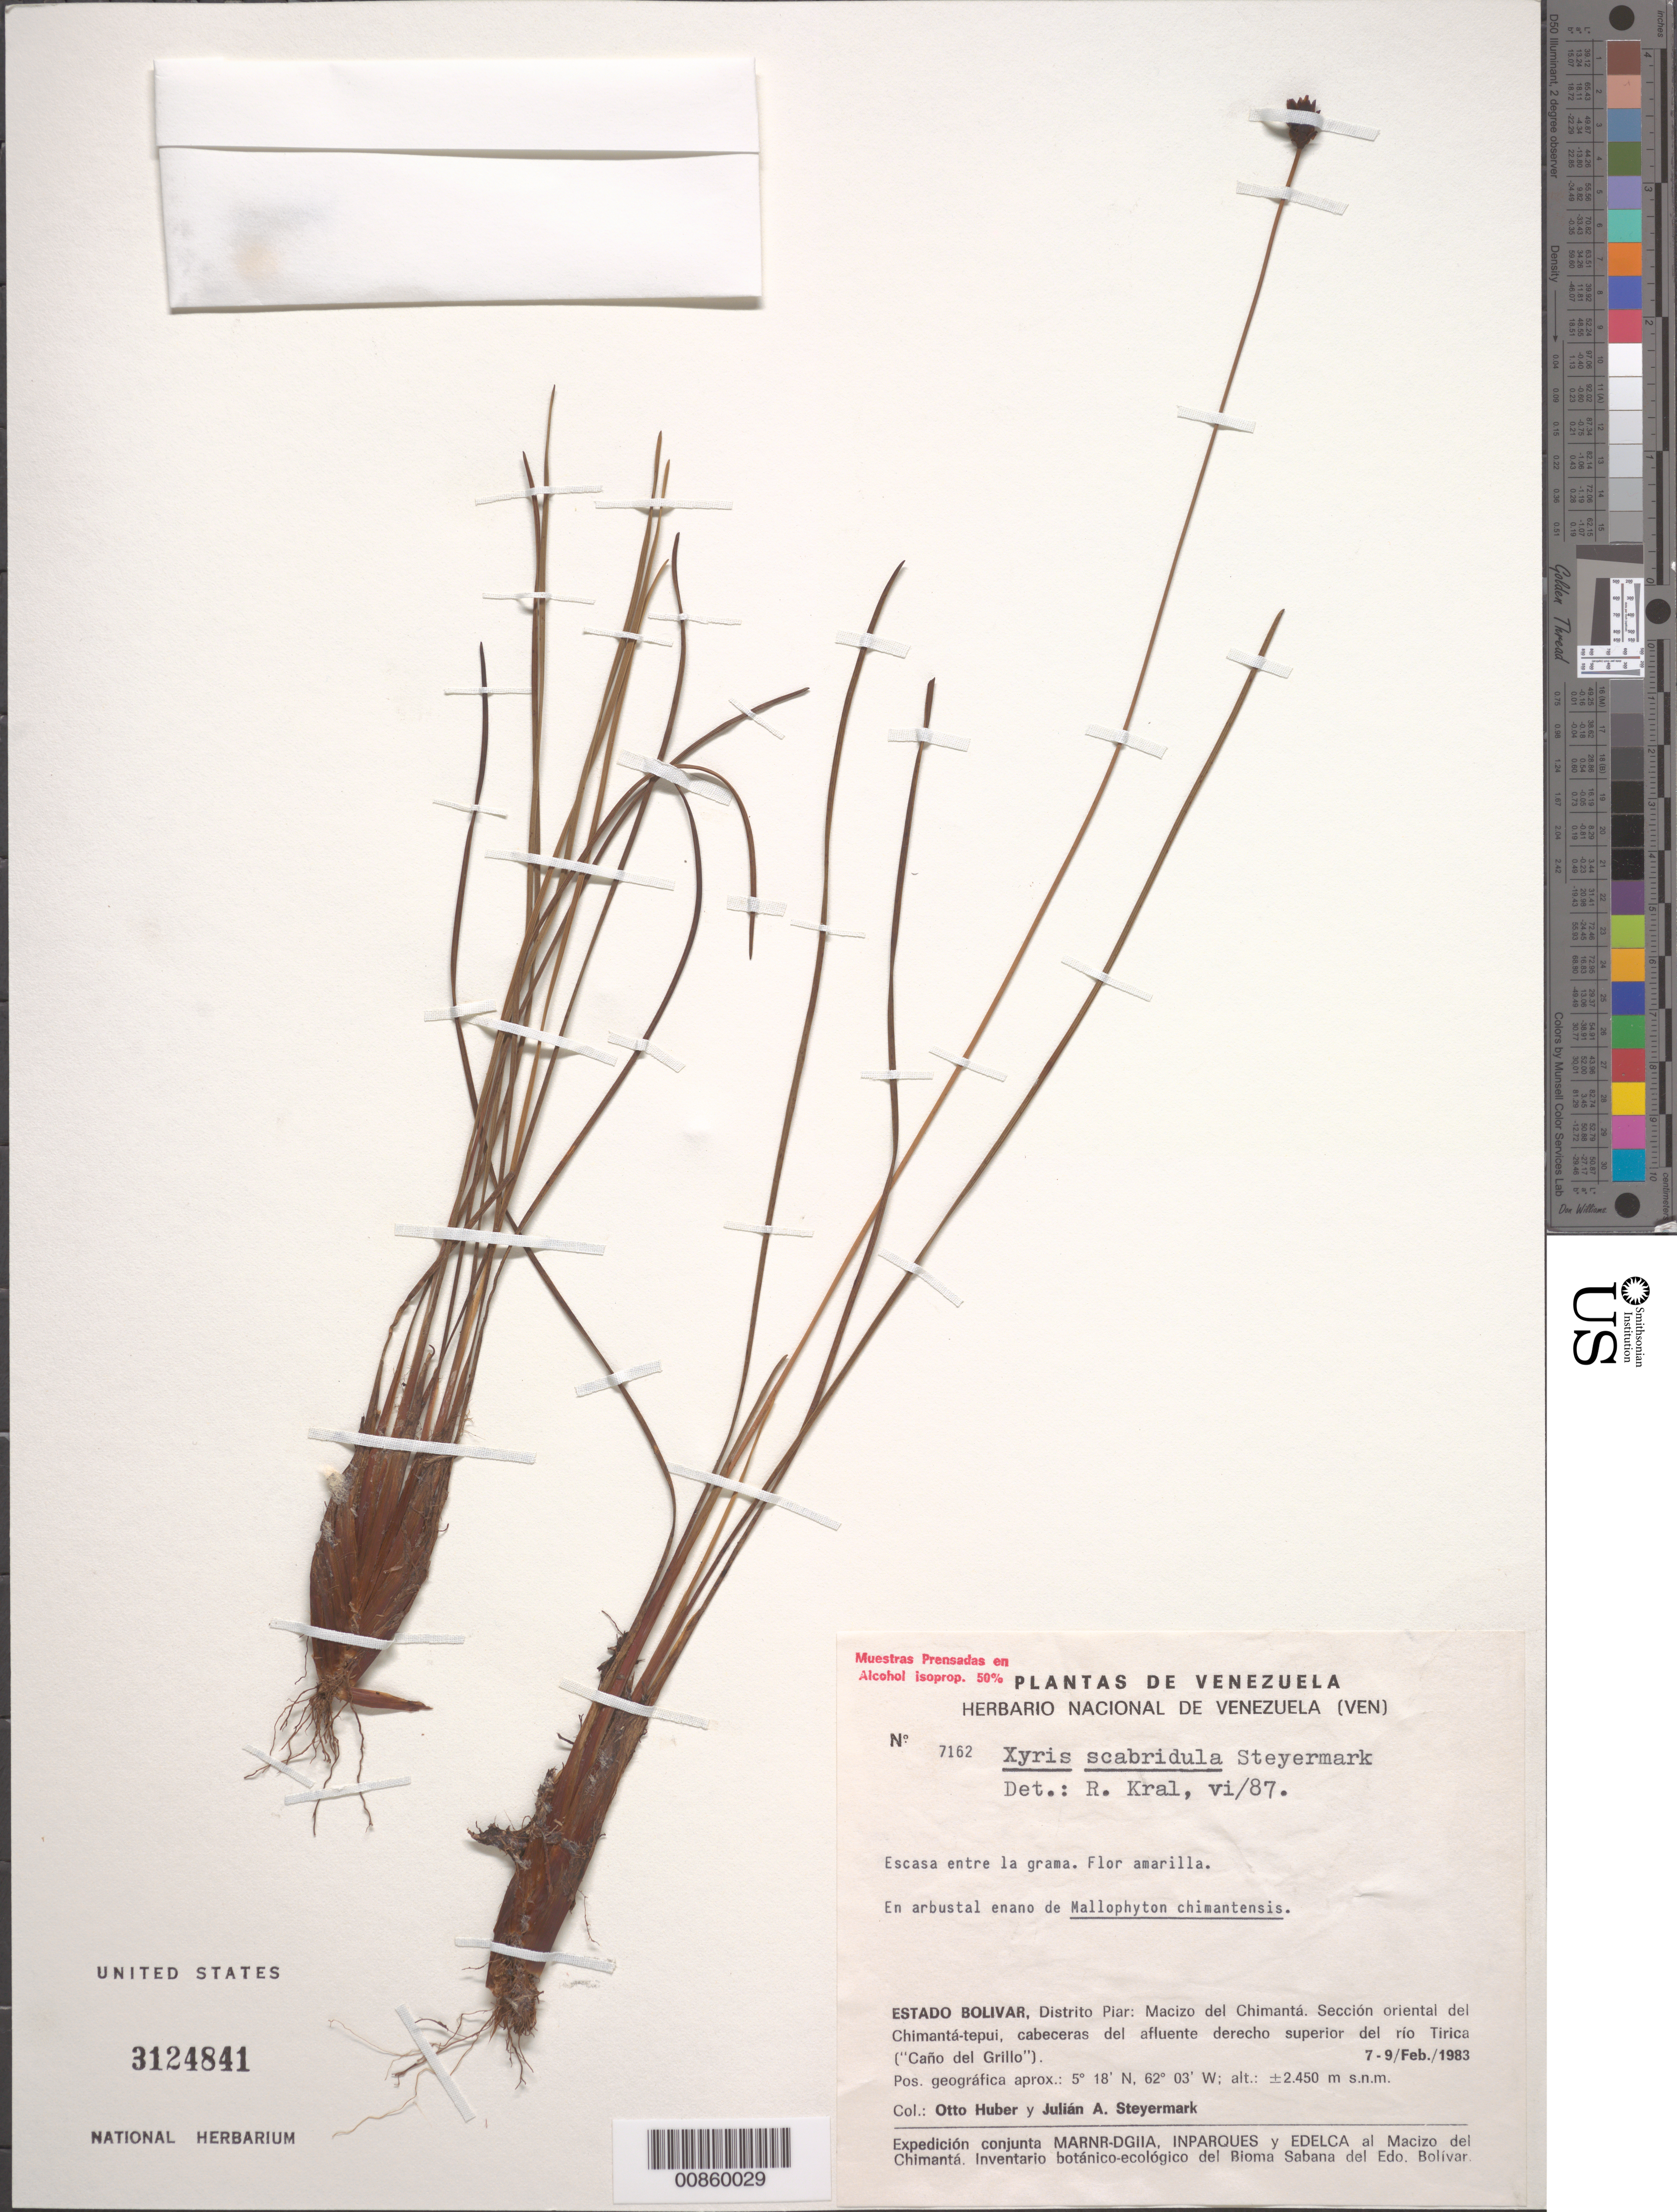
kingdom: Plantae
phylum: Tracheophyta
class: Liliopsida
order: Poales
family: Xyridaceae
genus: Xyris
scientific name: Xyris scabridula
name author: Steyerm.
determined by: Kral, Robert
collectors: O. Huber & J. Steyermark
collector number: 7162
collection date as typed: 7-Feb-83 to 9-Feb-83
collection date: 1983-02-07/1983-02-09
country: Venezuela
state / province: Bolívar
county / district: Piar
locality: Macizo del Chimantá, sección oriental del Chimantá-tepuí; cabeceras del afluente derecho superíor del río Tirica ("Caño del Grillo").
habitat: Arubstal enano de Mallophyton chimantensis; entre la grama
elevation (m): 2450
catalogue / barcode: US 3124841